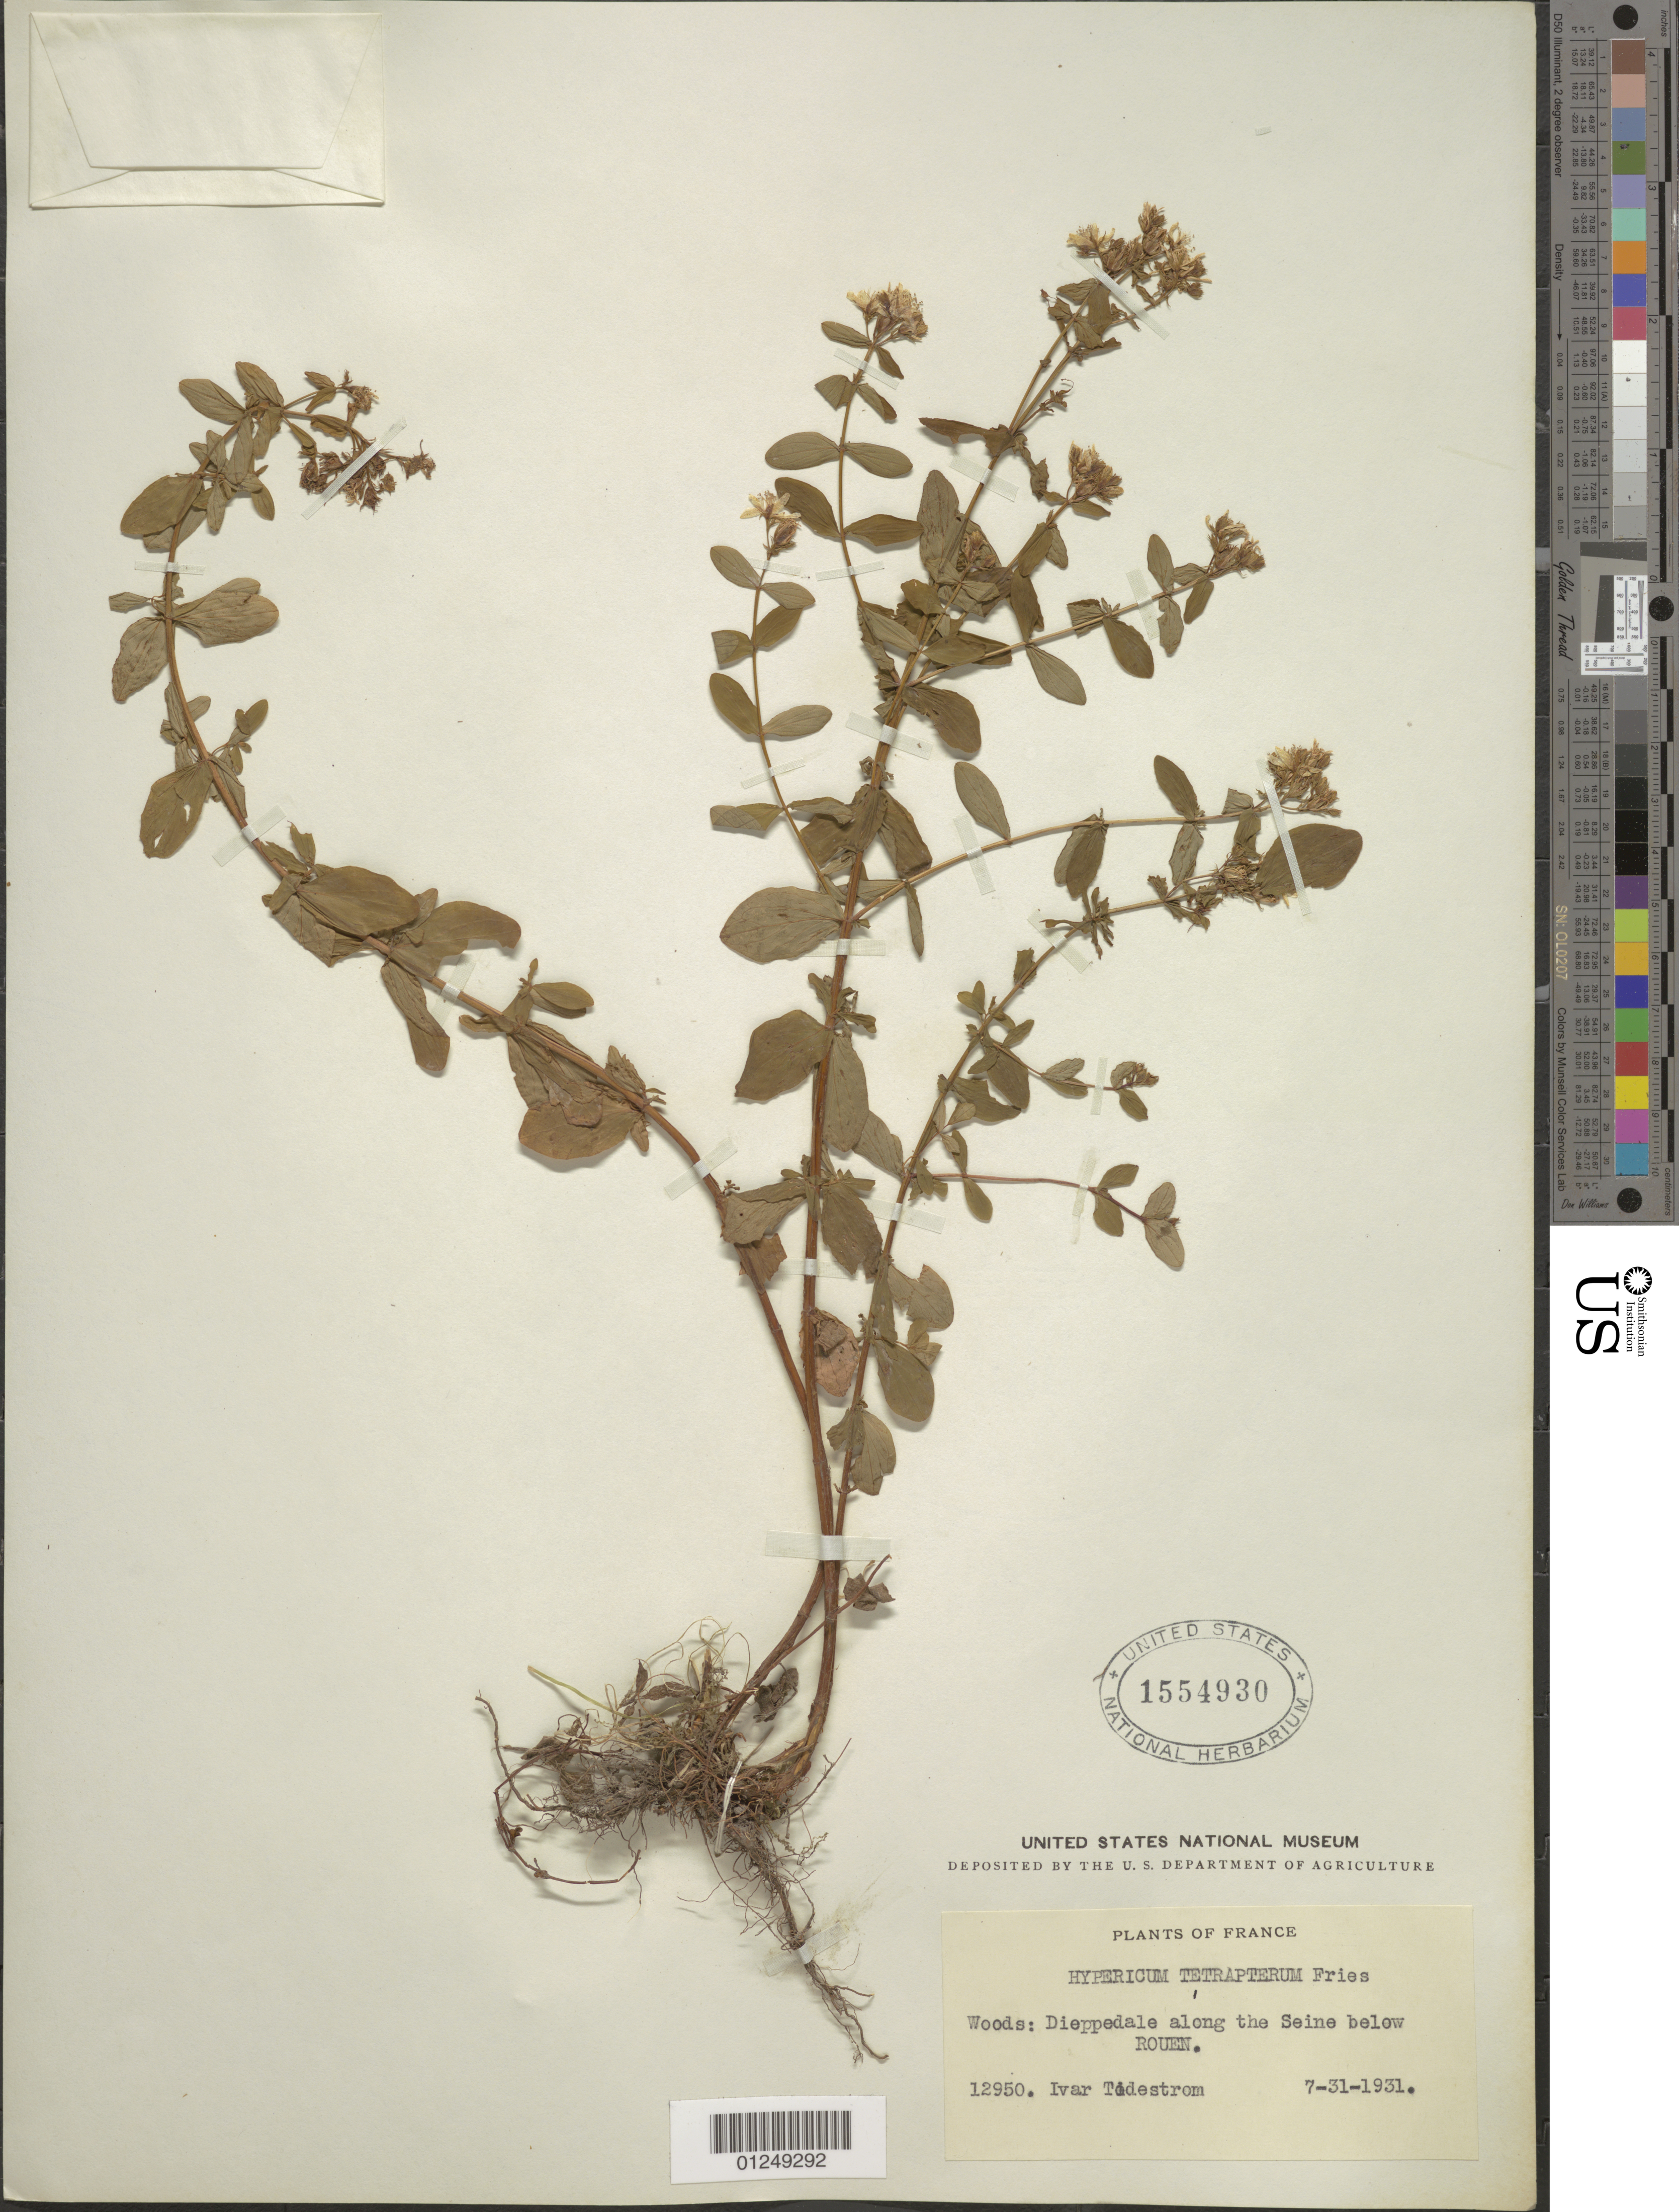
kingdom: Plantae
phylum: Tracheophyta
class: Magnoliopsida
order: Malpighiales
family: Hypericaceae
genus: Hypericum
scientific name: Hypericum tetrapterum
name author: Fr.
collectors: I. F. Tidestrom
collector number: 12950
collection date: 1931-07-31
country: France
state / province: Normandie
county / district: Seine-Maritime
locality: Dieppedale along the Seine below Rouen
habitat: Woods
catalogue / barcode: US 1554930